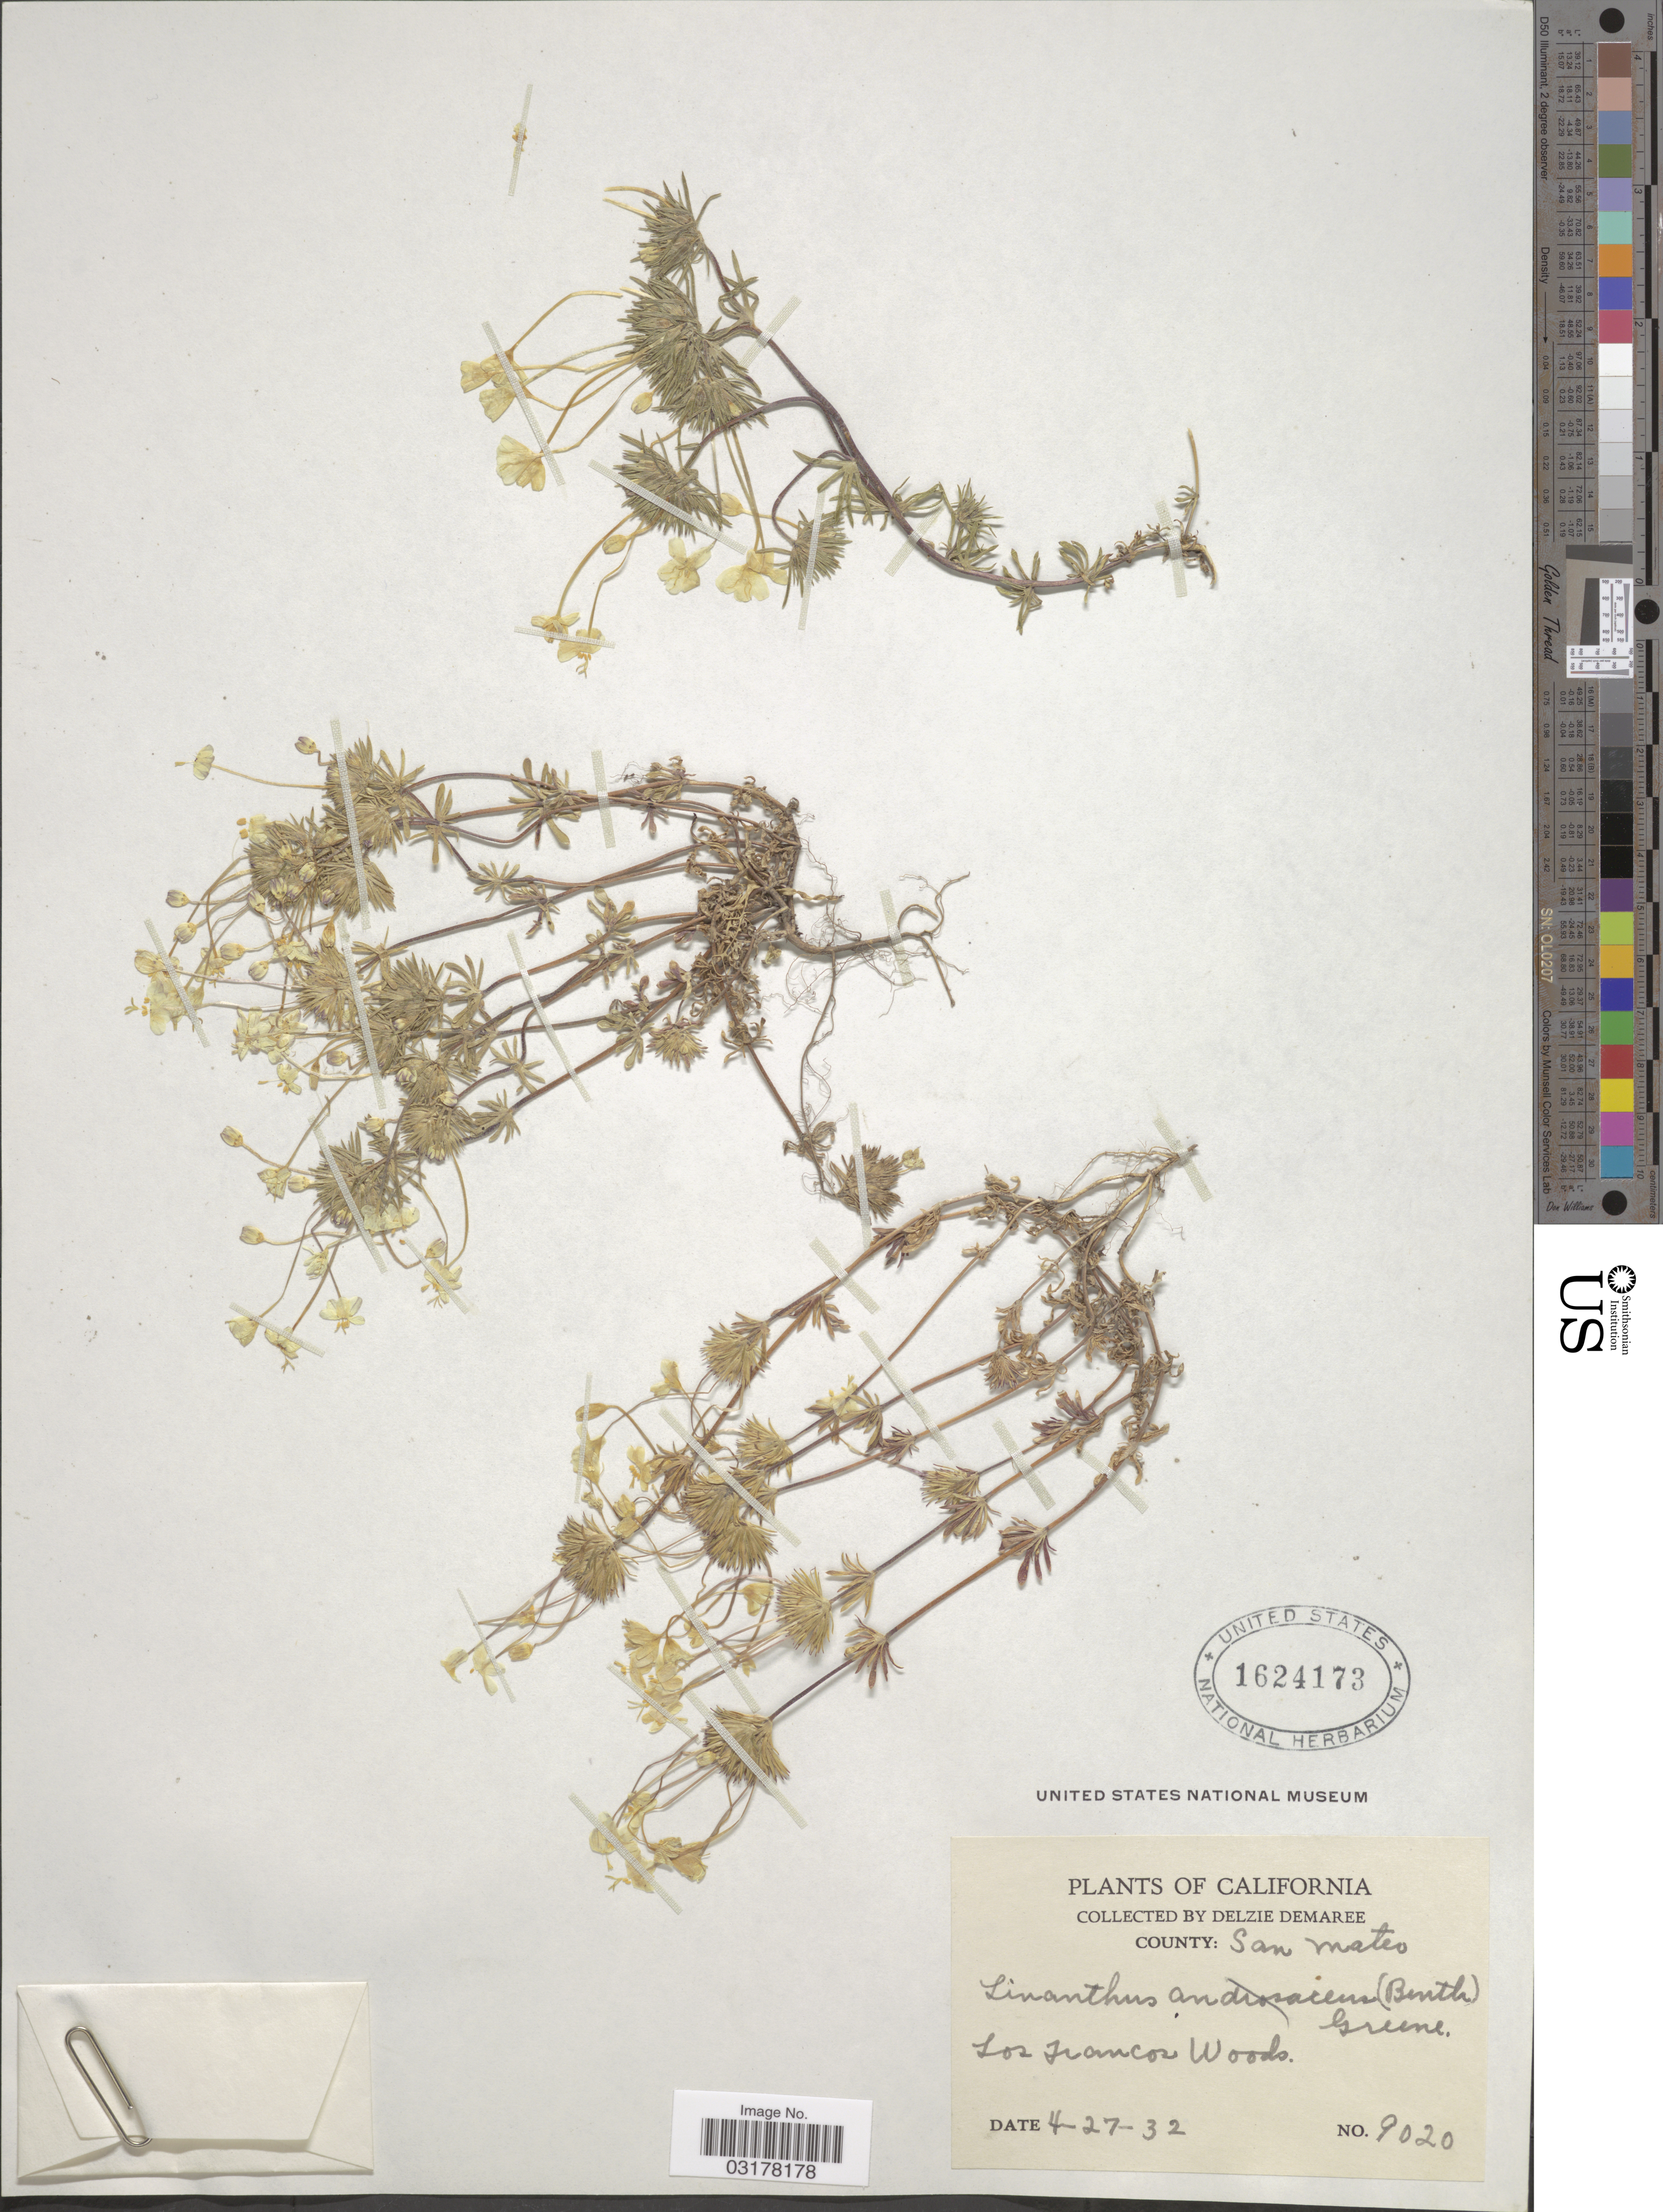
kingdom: Plantae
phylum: Tracheophyta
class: Magnoliopsida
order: Ericales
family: Polemoniaceae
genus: Leptosiphon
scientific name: Leptosiphon androsaceus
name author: Benth.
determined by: Strong, Mark T., (BOT), Smithsonian Institution - National Museum of Natural History (UNITED STATES)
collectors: D. Demaree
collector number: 9020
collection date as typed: Transcribed d/m/y: 27/4/32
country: United States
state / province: California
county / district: San Mateo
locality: County: San Mateo. Los Francos Woods.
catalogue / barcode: US 1624173